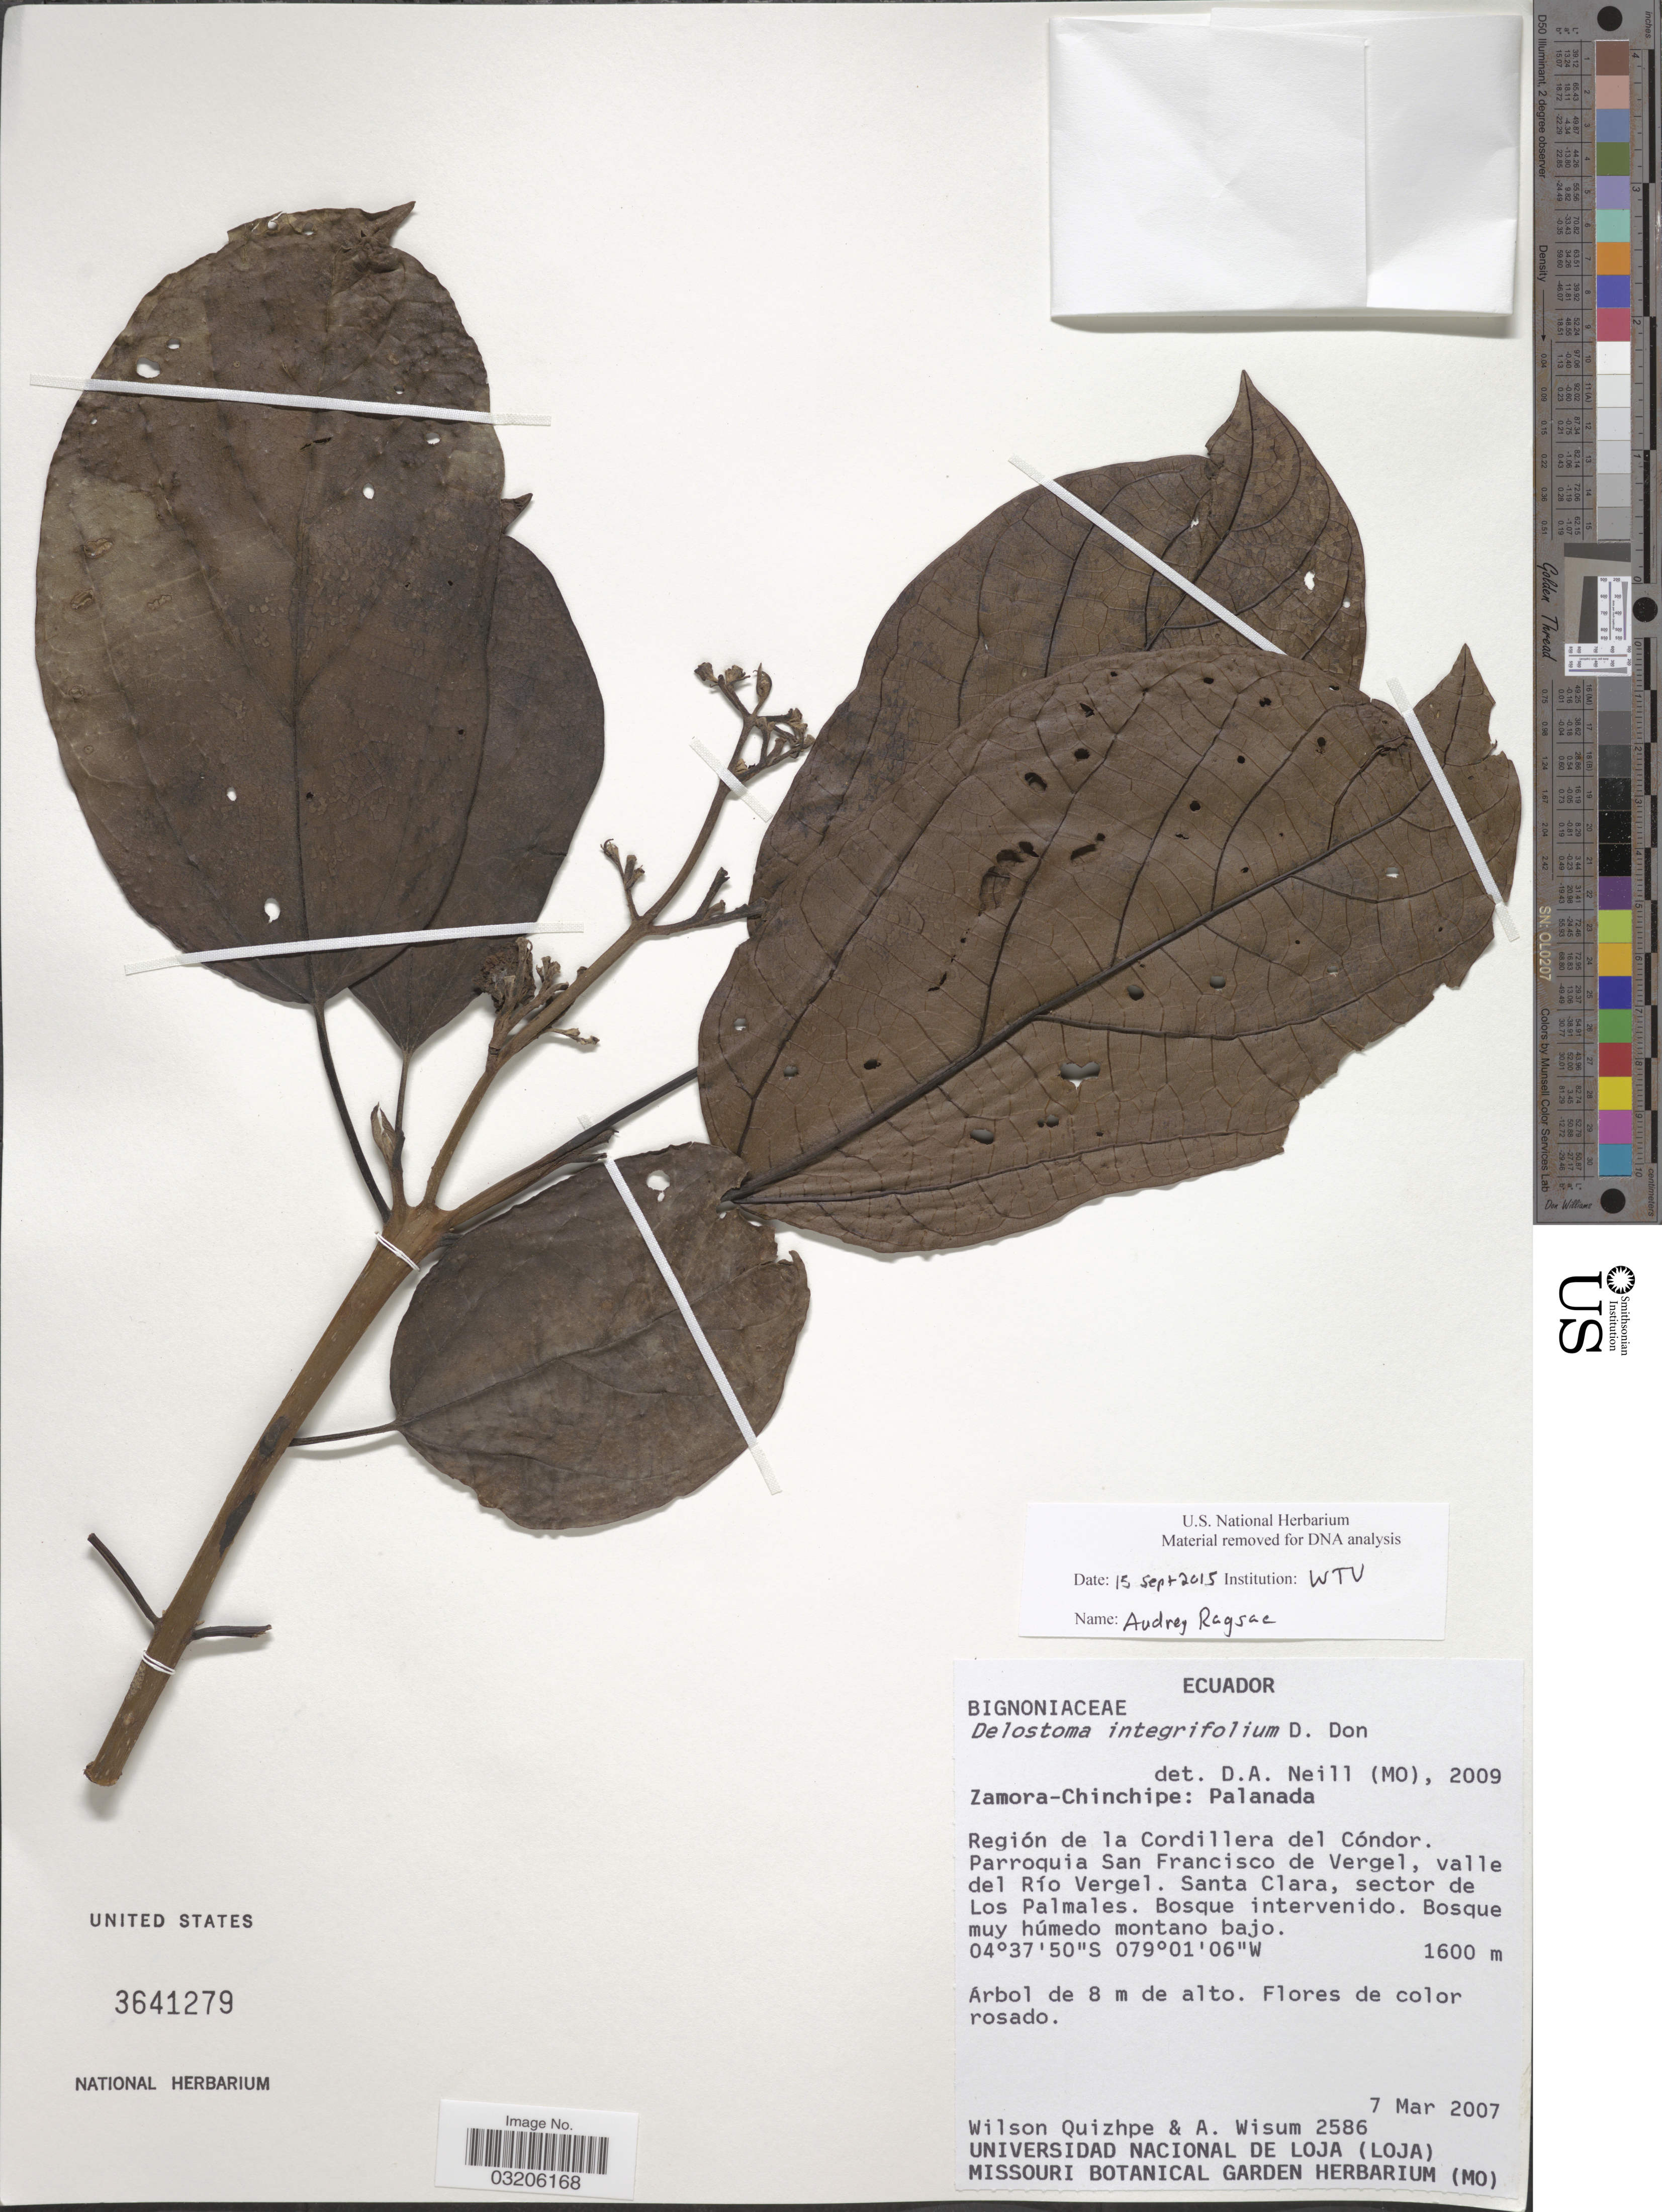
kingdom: Plantae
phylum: Tracheophyta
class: Magnoliopsida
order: Lamiales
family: Bignoniaceae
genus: Delostoma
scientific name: Delostoma integrifolium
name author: D. Don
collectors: W. Quizhpe & A. Wisum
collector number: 2586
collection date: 2007-03-07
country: Ecuador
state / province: Zamora-Chinchipe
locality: Palanada. Regíon de la Cordillera del Cóndor. Parroquia San Francisco de Vergel, valle del Río Vergel. Santa Clara, sector de Los Palmales.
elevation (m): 1600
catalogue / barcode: US 3641279